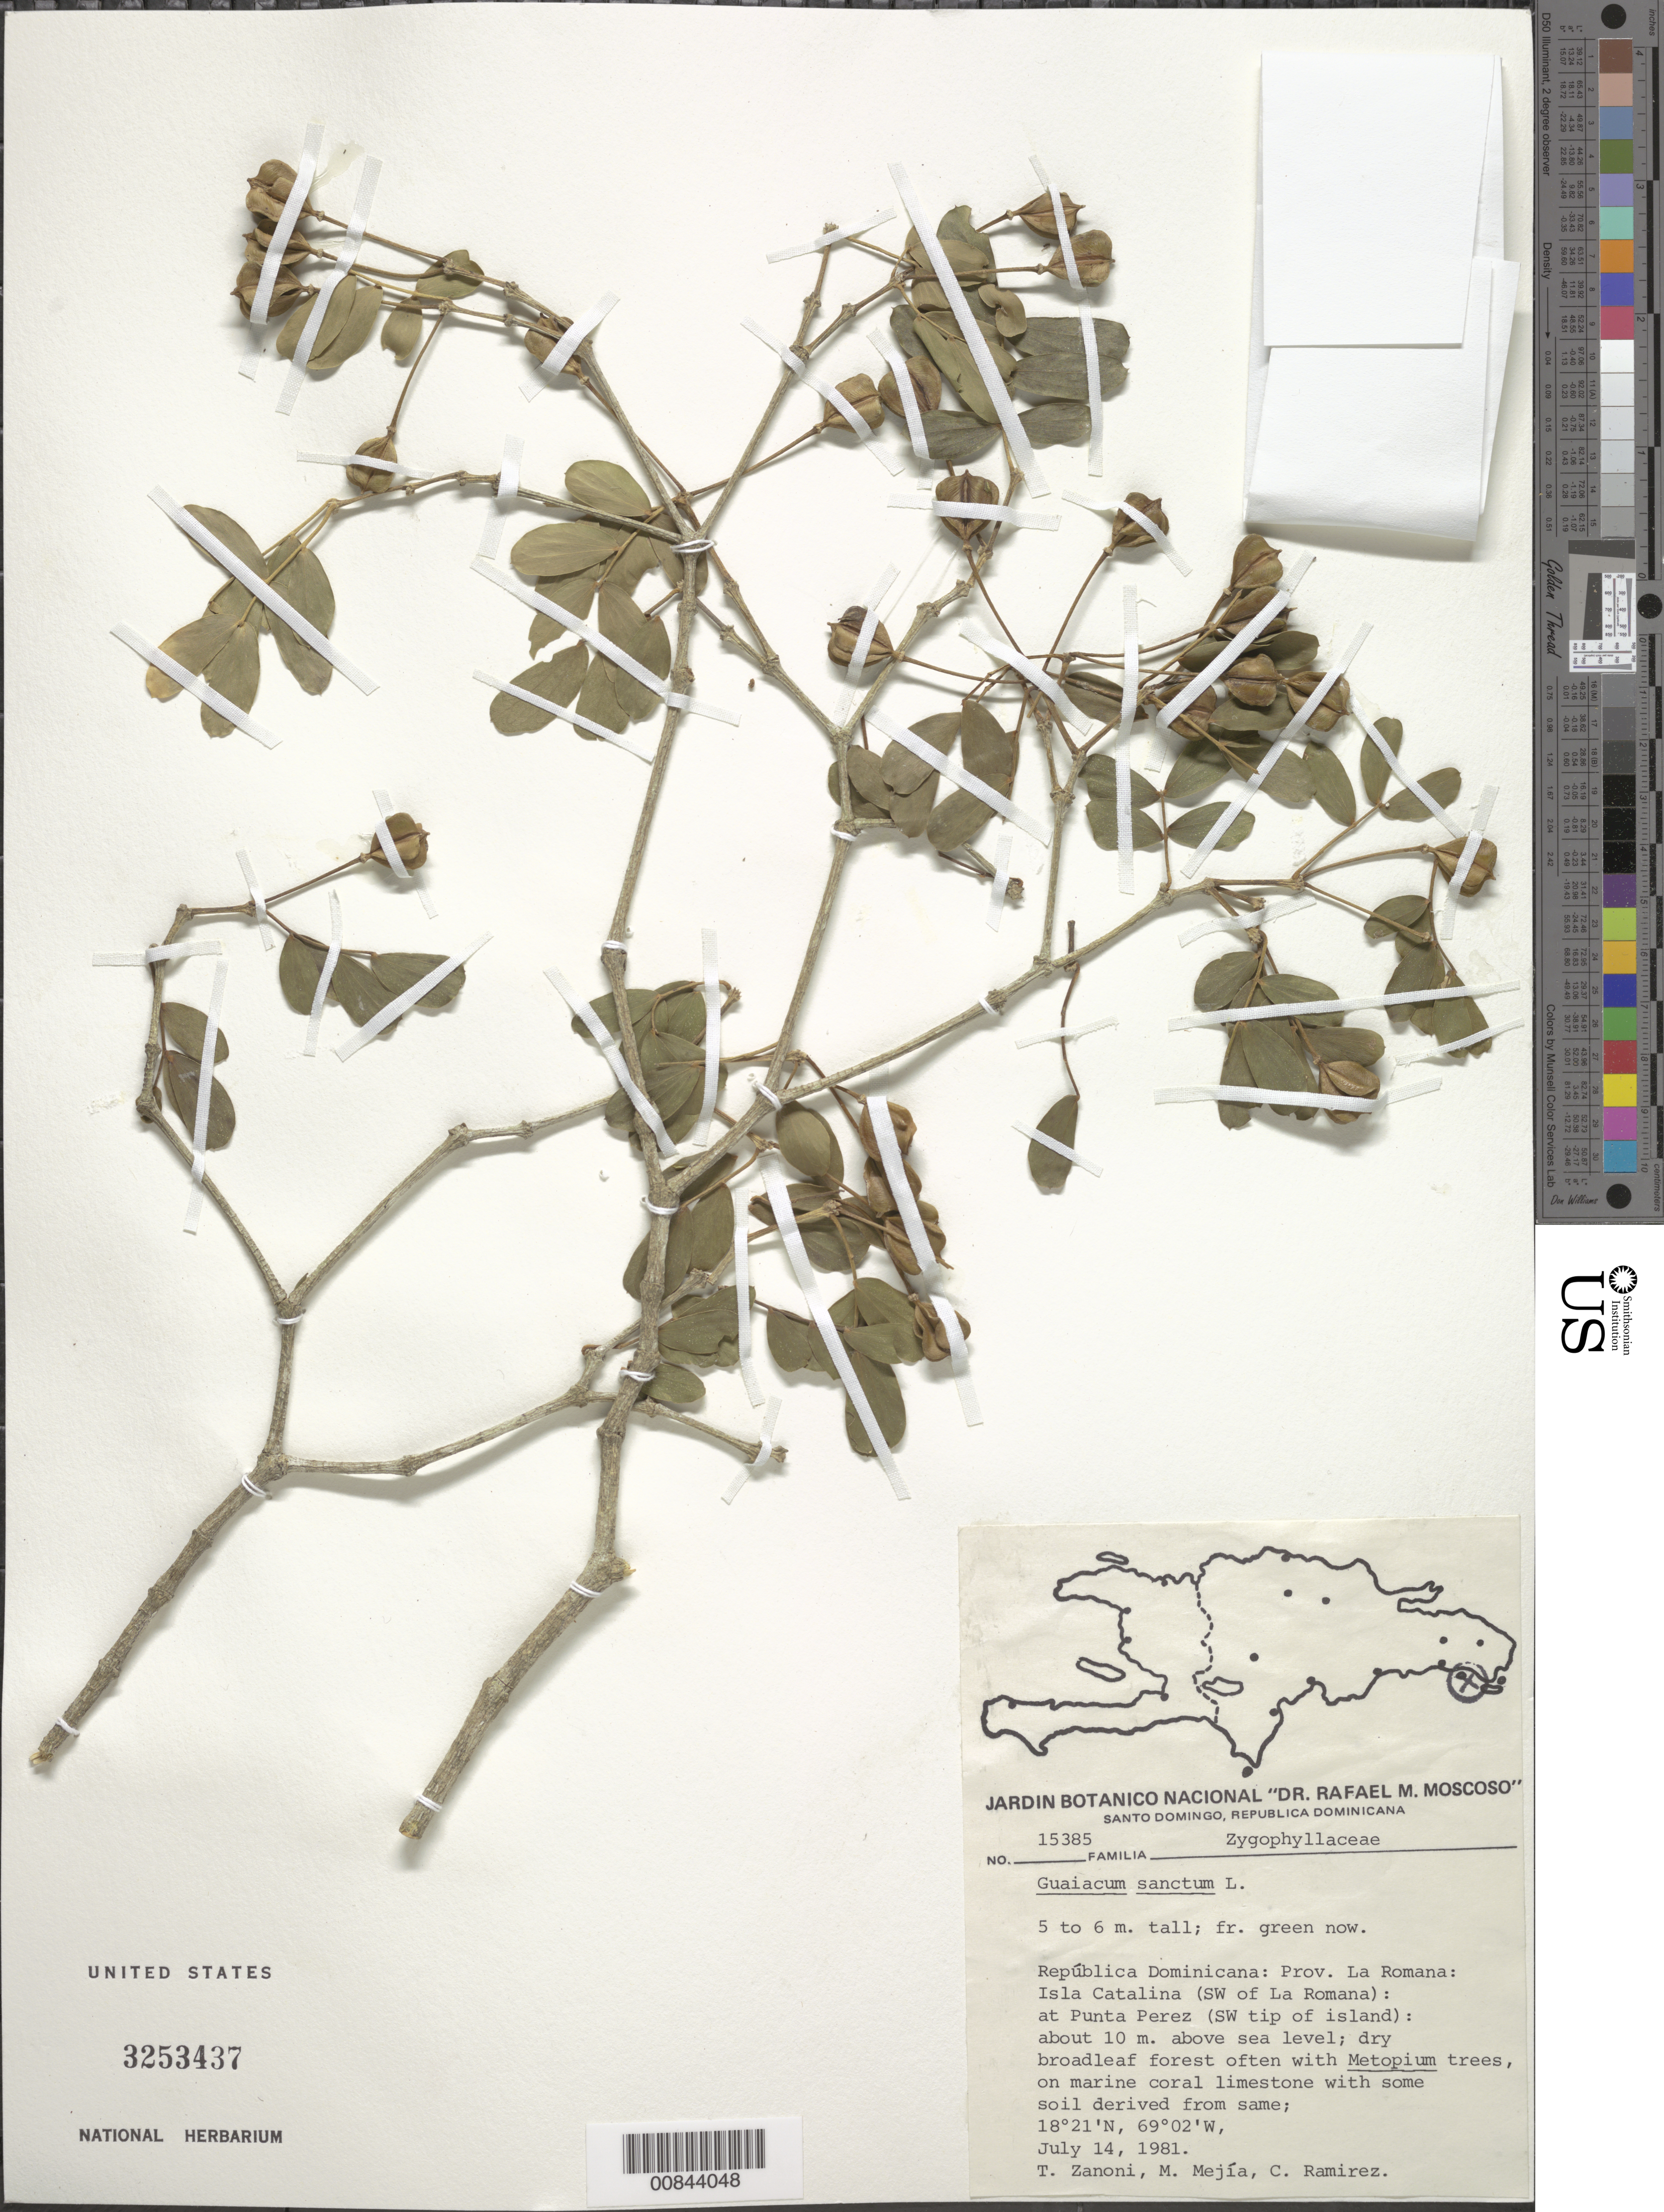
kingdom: Plantae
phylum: Tracheophyta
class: Magnoliopsida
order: Zygophyllales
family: Zygophyllaceae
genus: Guaiacum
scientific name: Guaiacum sanctum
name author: L.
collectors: T. A. Zanoni, M. Mejia & C. Ramírez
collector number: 15385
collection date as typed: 14 Jul 1981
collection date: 1981-07-14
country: Dominican Republic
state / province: La Romana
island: Catalina Island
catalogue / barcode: US 3253437